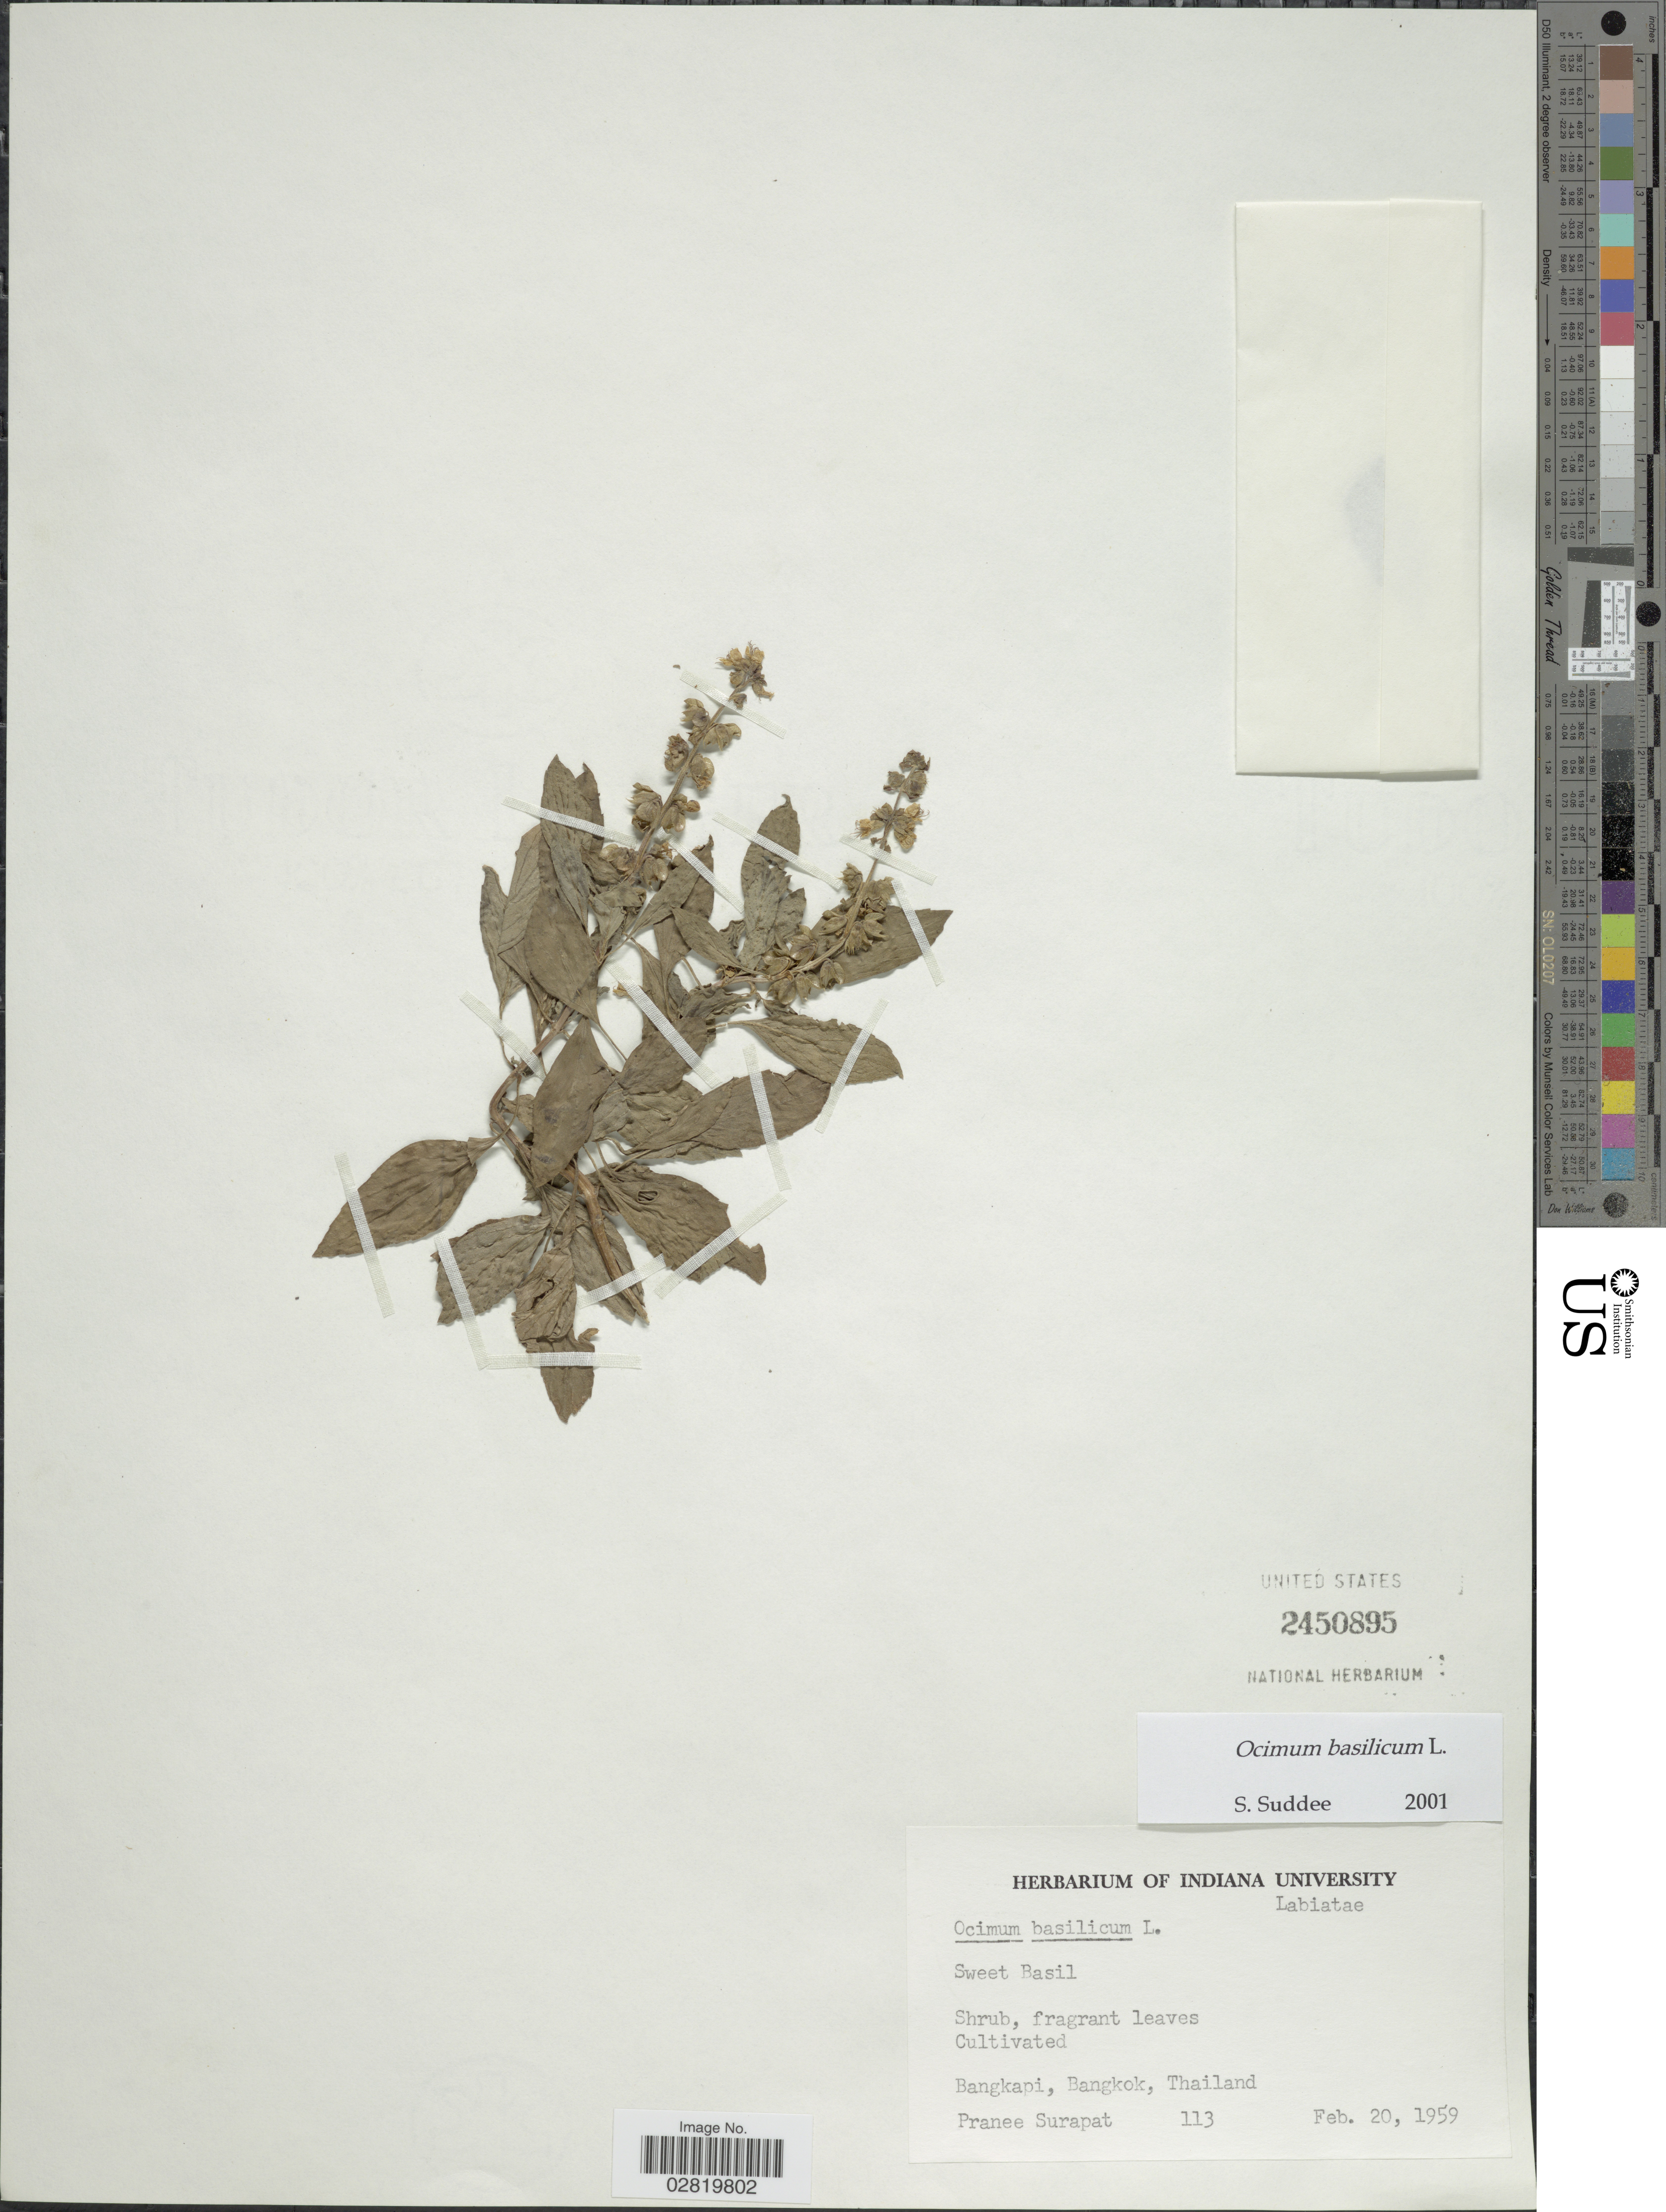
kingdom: Plantae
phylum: Tracheophyta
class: Magnoliopsida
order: Lamiales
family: Lamiaceae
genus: Ocimum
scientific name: Ocimum basilicum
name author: L.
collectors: P. Surapat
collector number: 113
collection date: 1959-02-20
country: Thailand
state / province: Bangkok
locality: Bangkapi.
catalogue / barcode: US 2450895